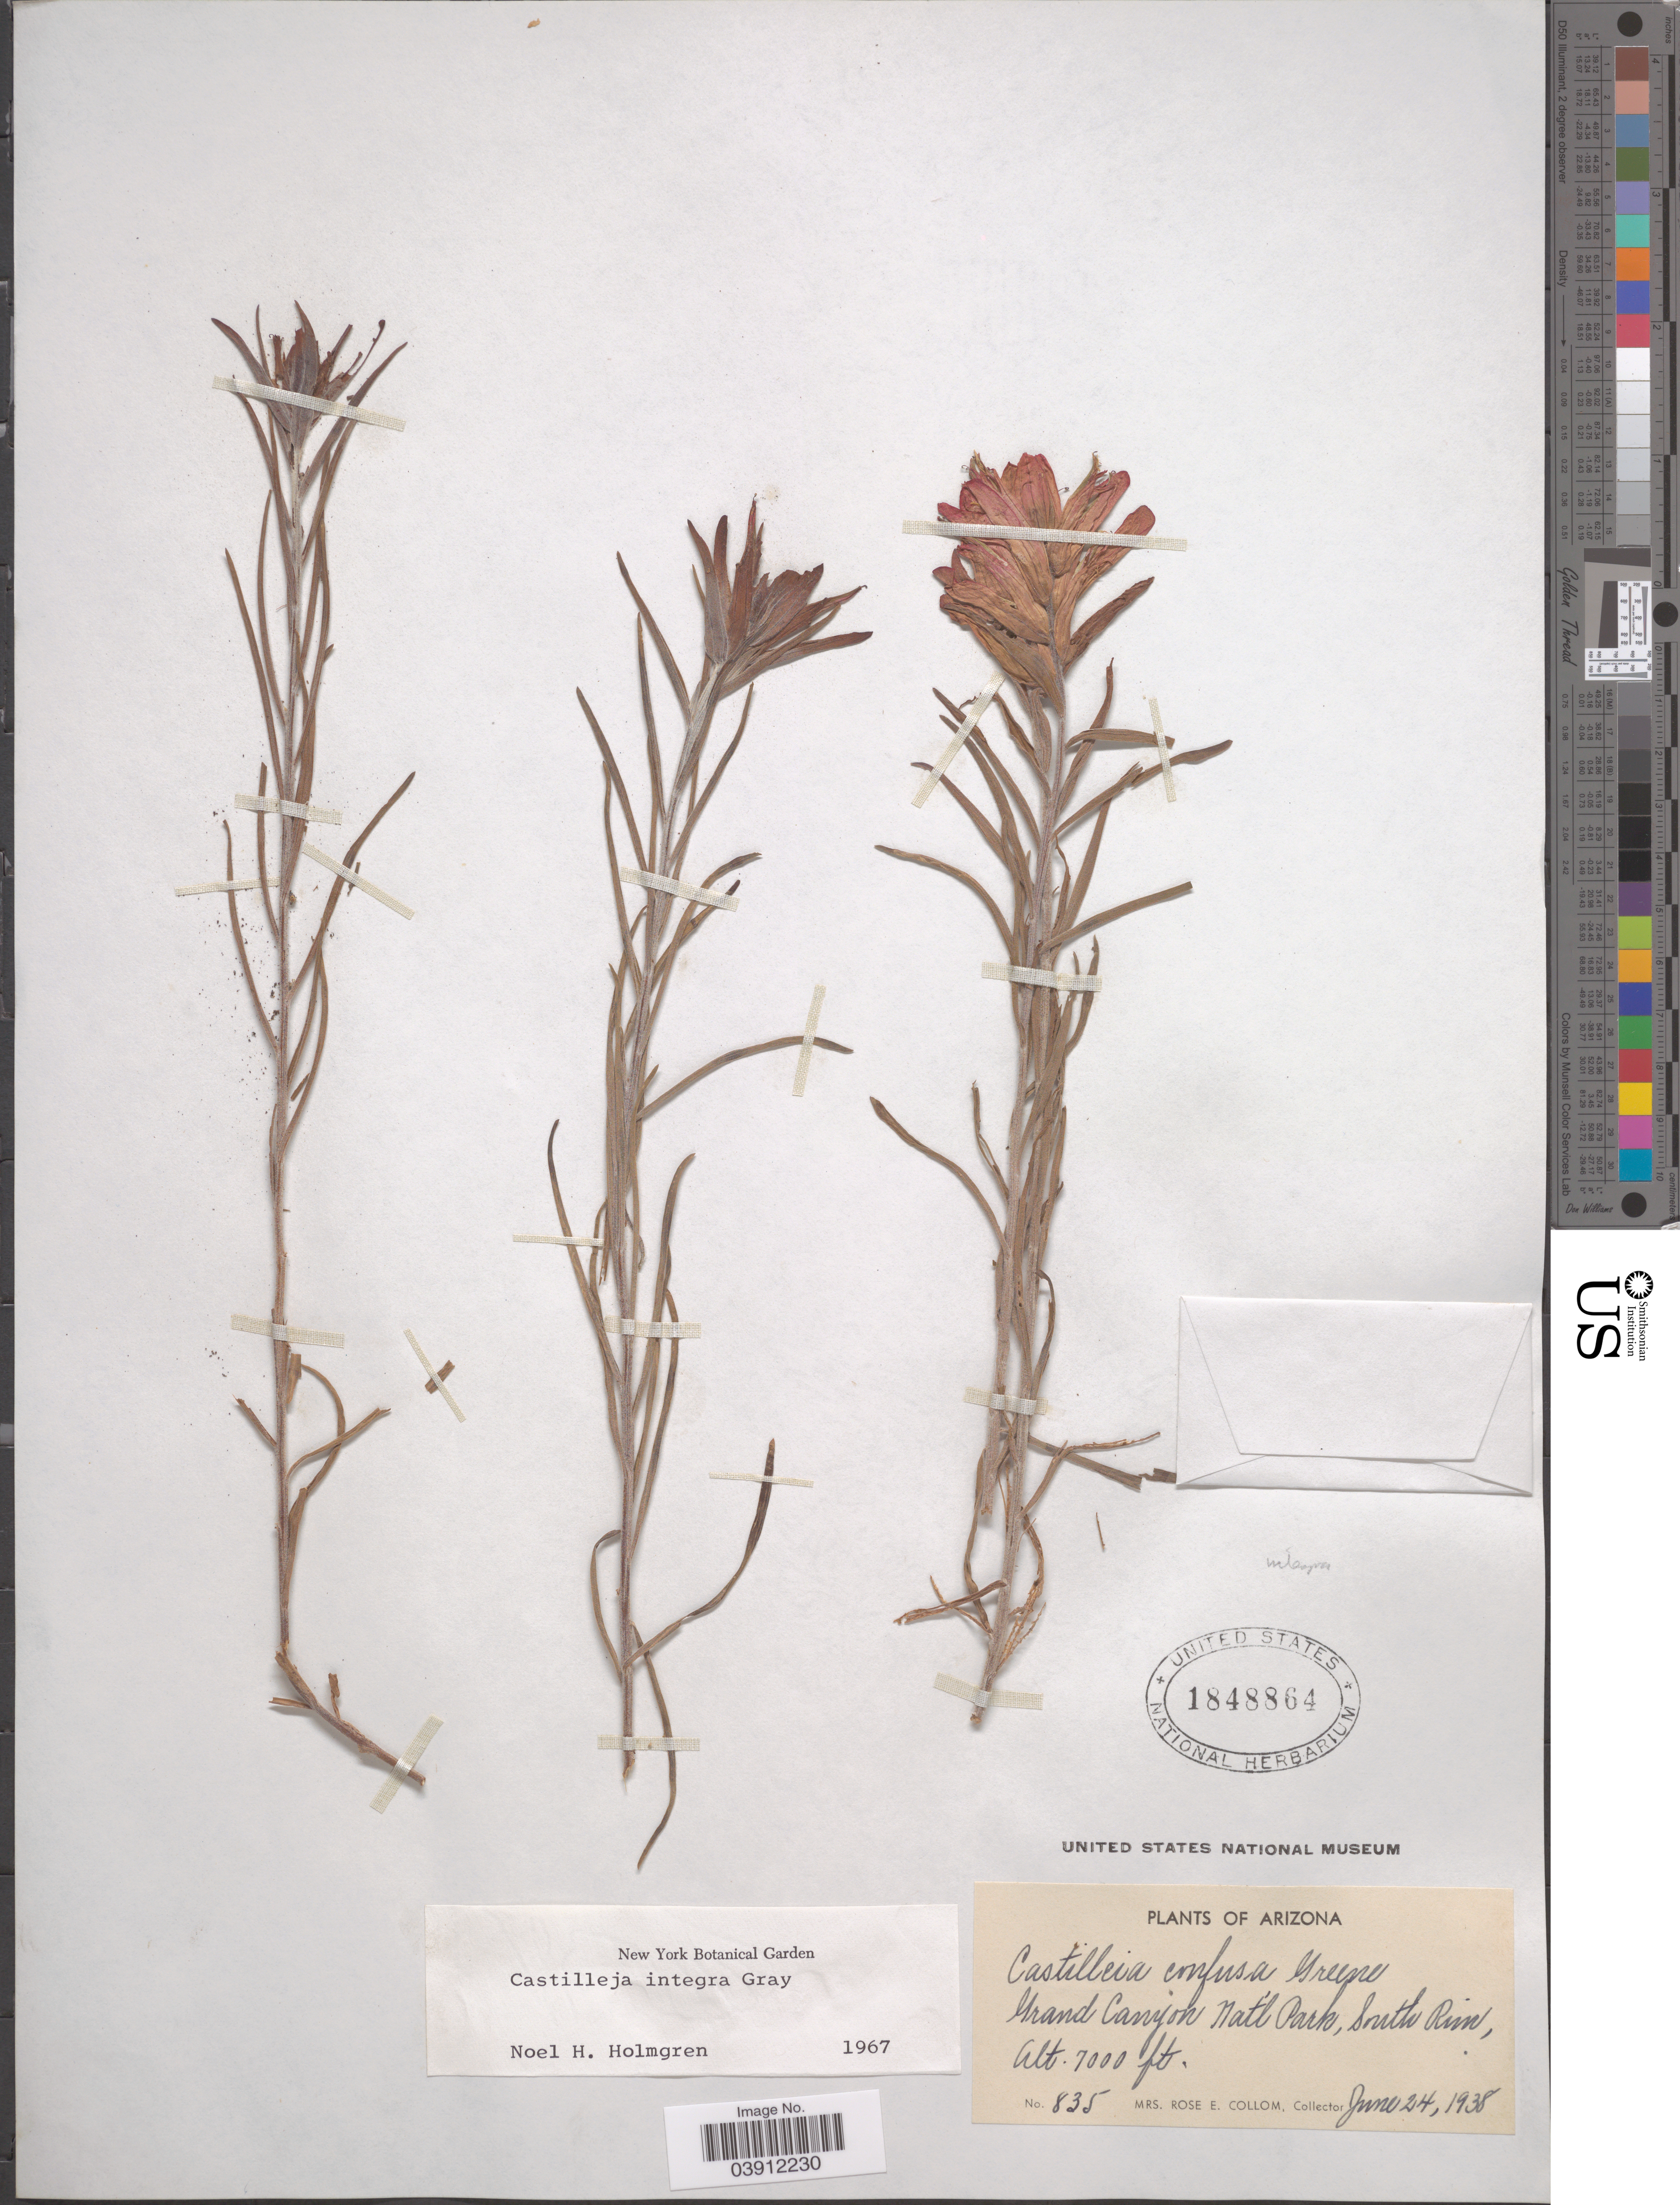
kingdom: Plantae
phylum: Tracheophyta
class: Magnoliopsida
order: Lamiales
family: Orobanchaceae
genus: Castilleja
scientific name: Castilleja integra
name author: A. Gray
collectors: R. E. Collom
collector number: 835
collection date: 1938-06-24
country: United States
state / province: Arizona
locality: Grand Canyon Nat'l Park, South Run.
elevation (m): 2134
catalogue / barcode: US 1848864